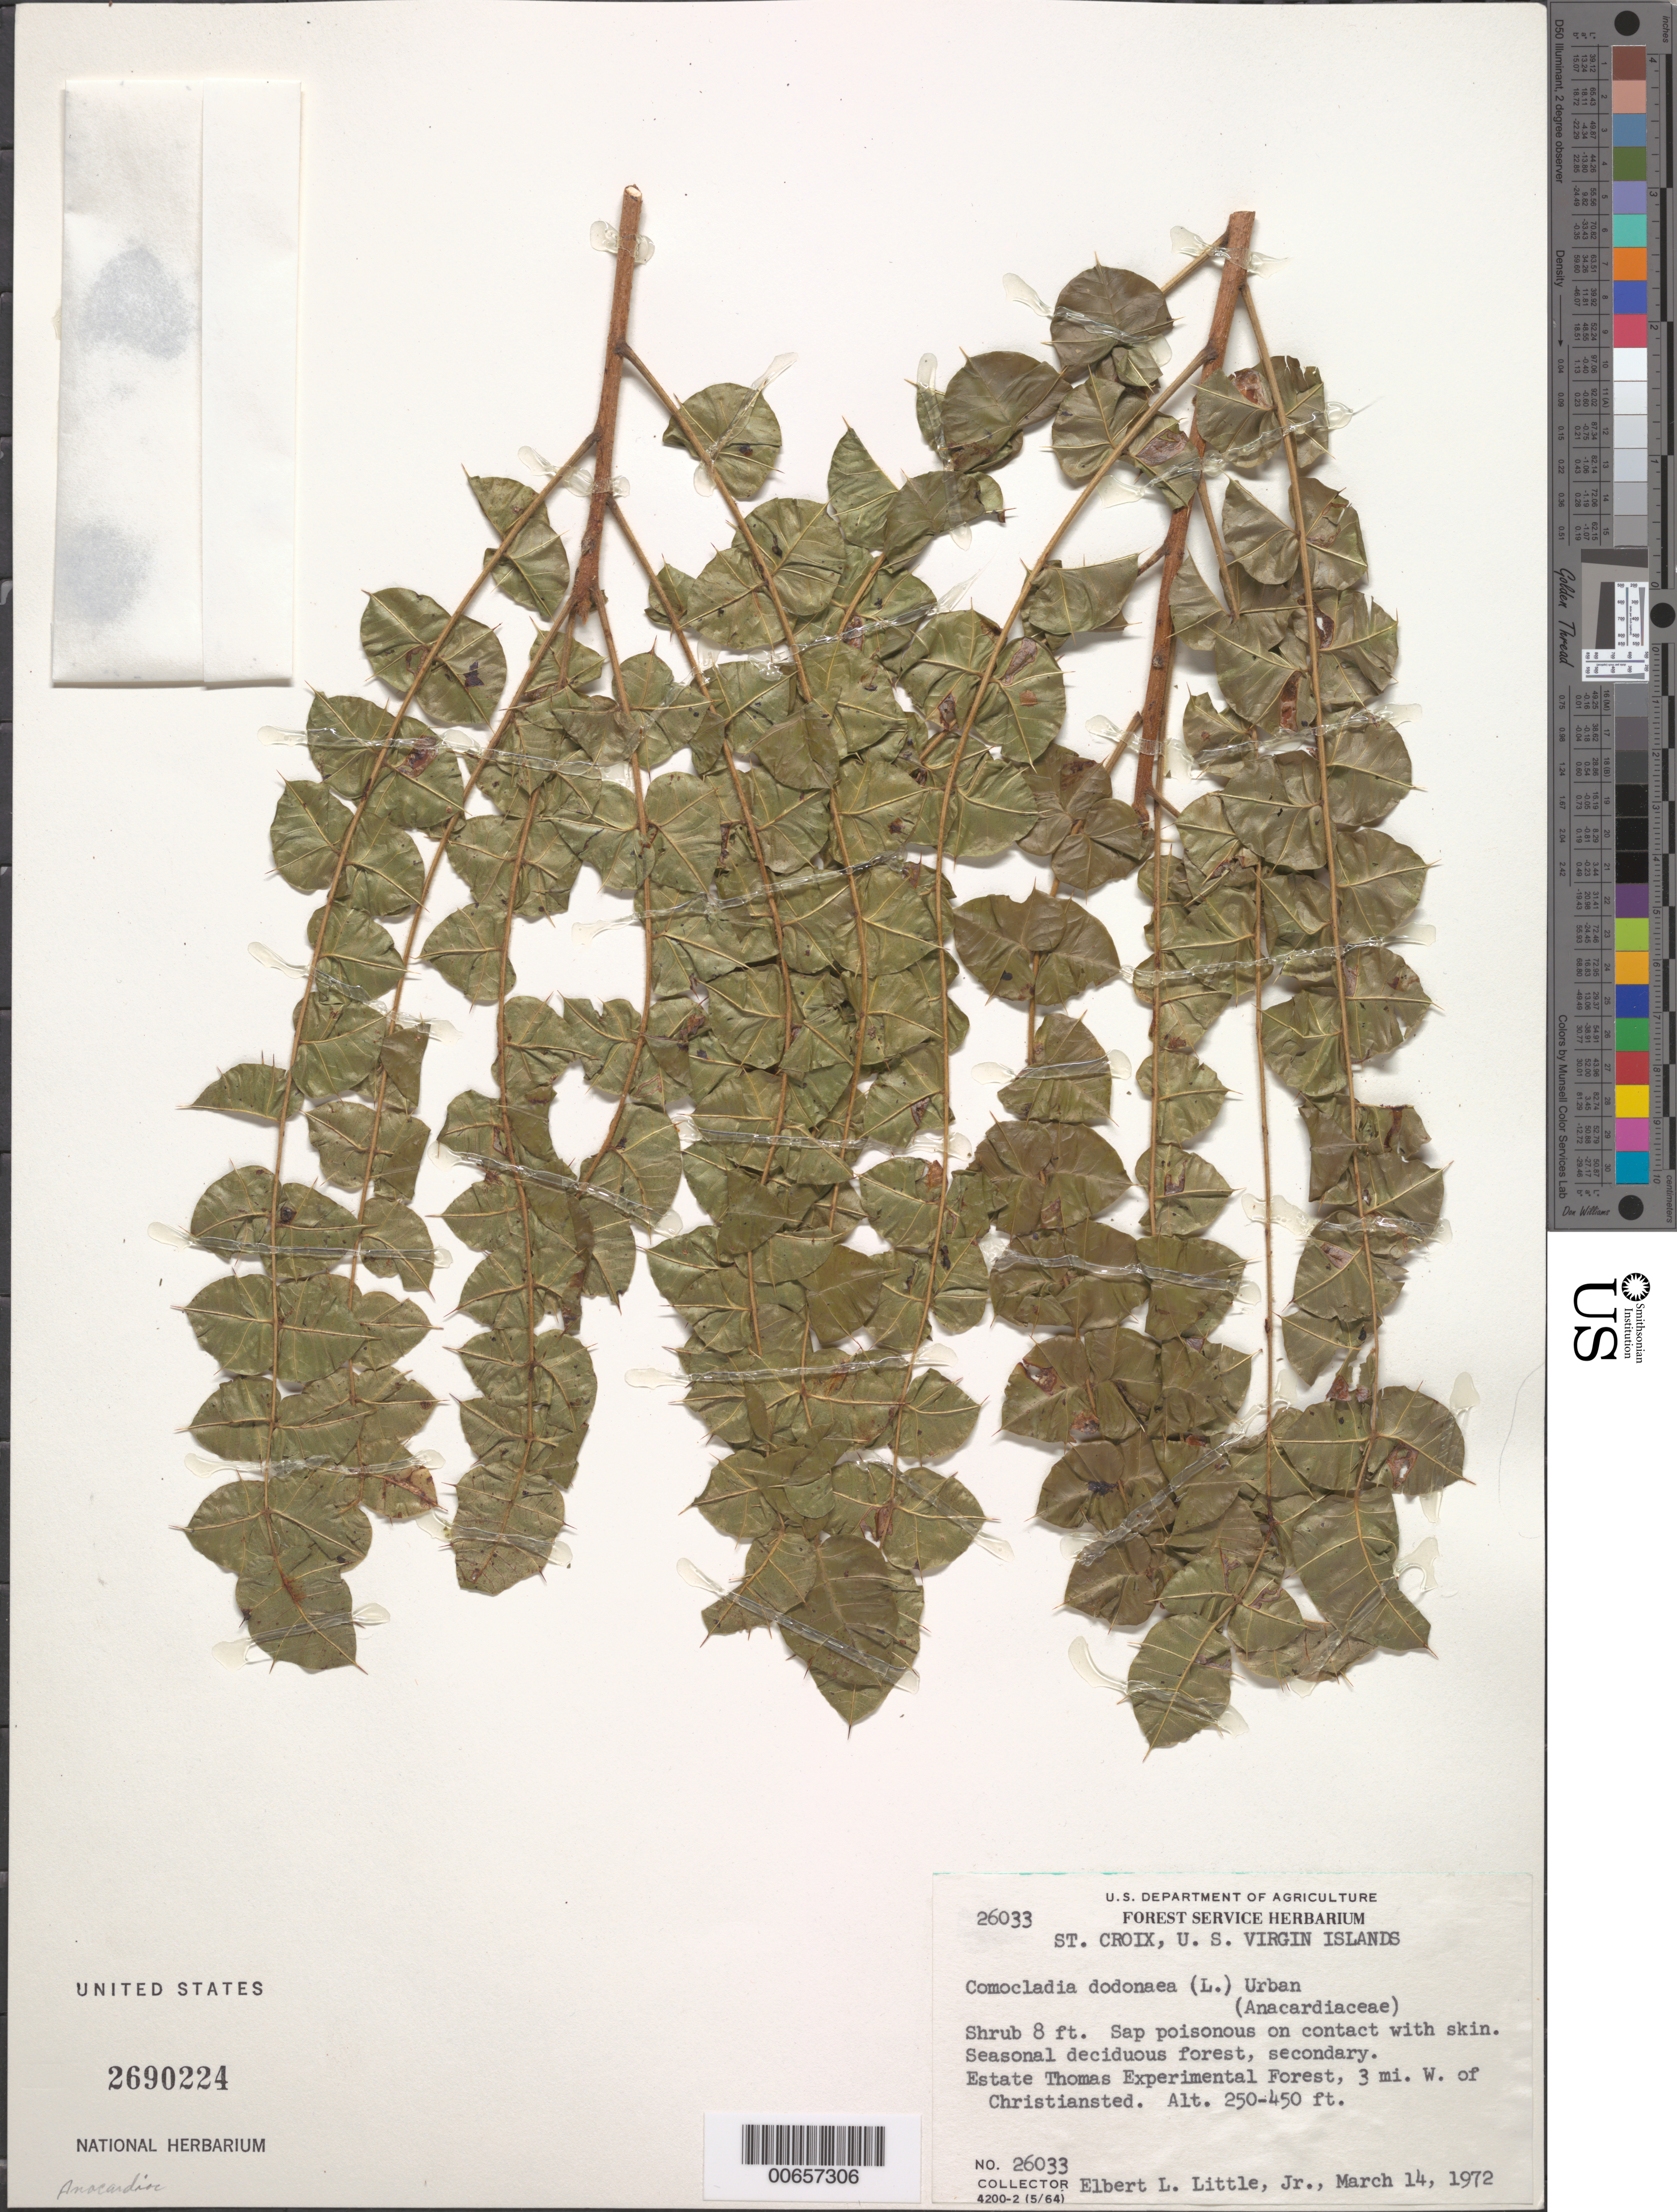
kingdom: Plantae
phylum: Tracheophyta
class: Magnoliopsida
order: Sapindales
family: Anacardiaceae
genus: Comocladia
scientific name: Comocladia dodonaea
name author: (L.) Urb.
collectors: E. L. Little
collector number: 26033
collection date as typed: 14 Mar 1972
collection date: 1972-03-14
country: U.S. Virgin Islands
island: St. Croix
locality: Christiansted, 3 mi W of; Estate Thomas Exp. Forest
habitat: Seasonal deciduous forest, secondary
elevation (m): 76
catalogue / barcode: US 2690224